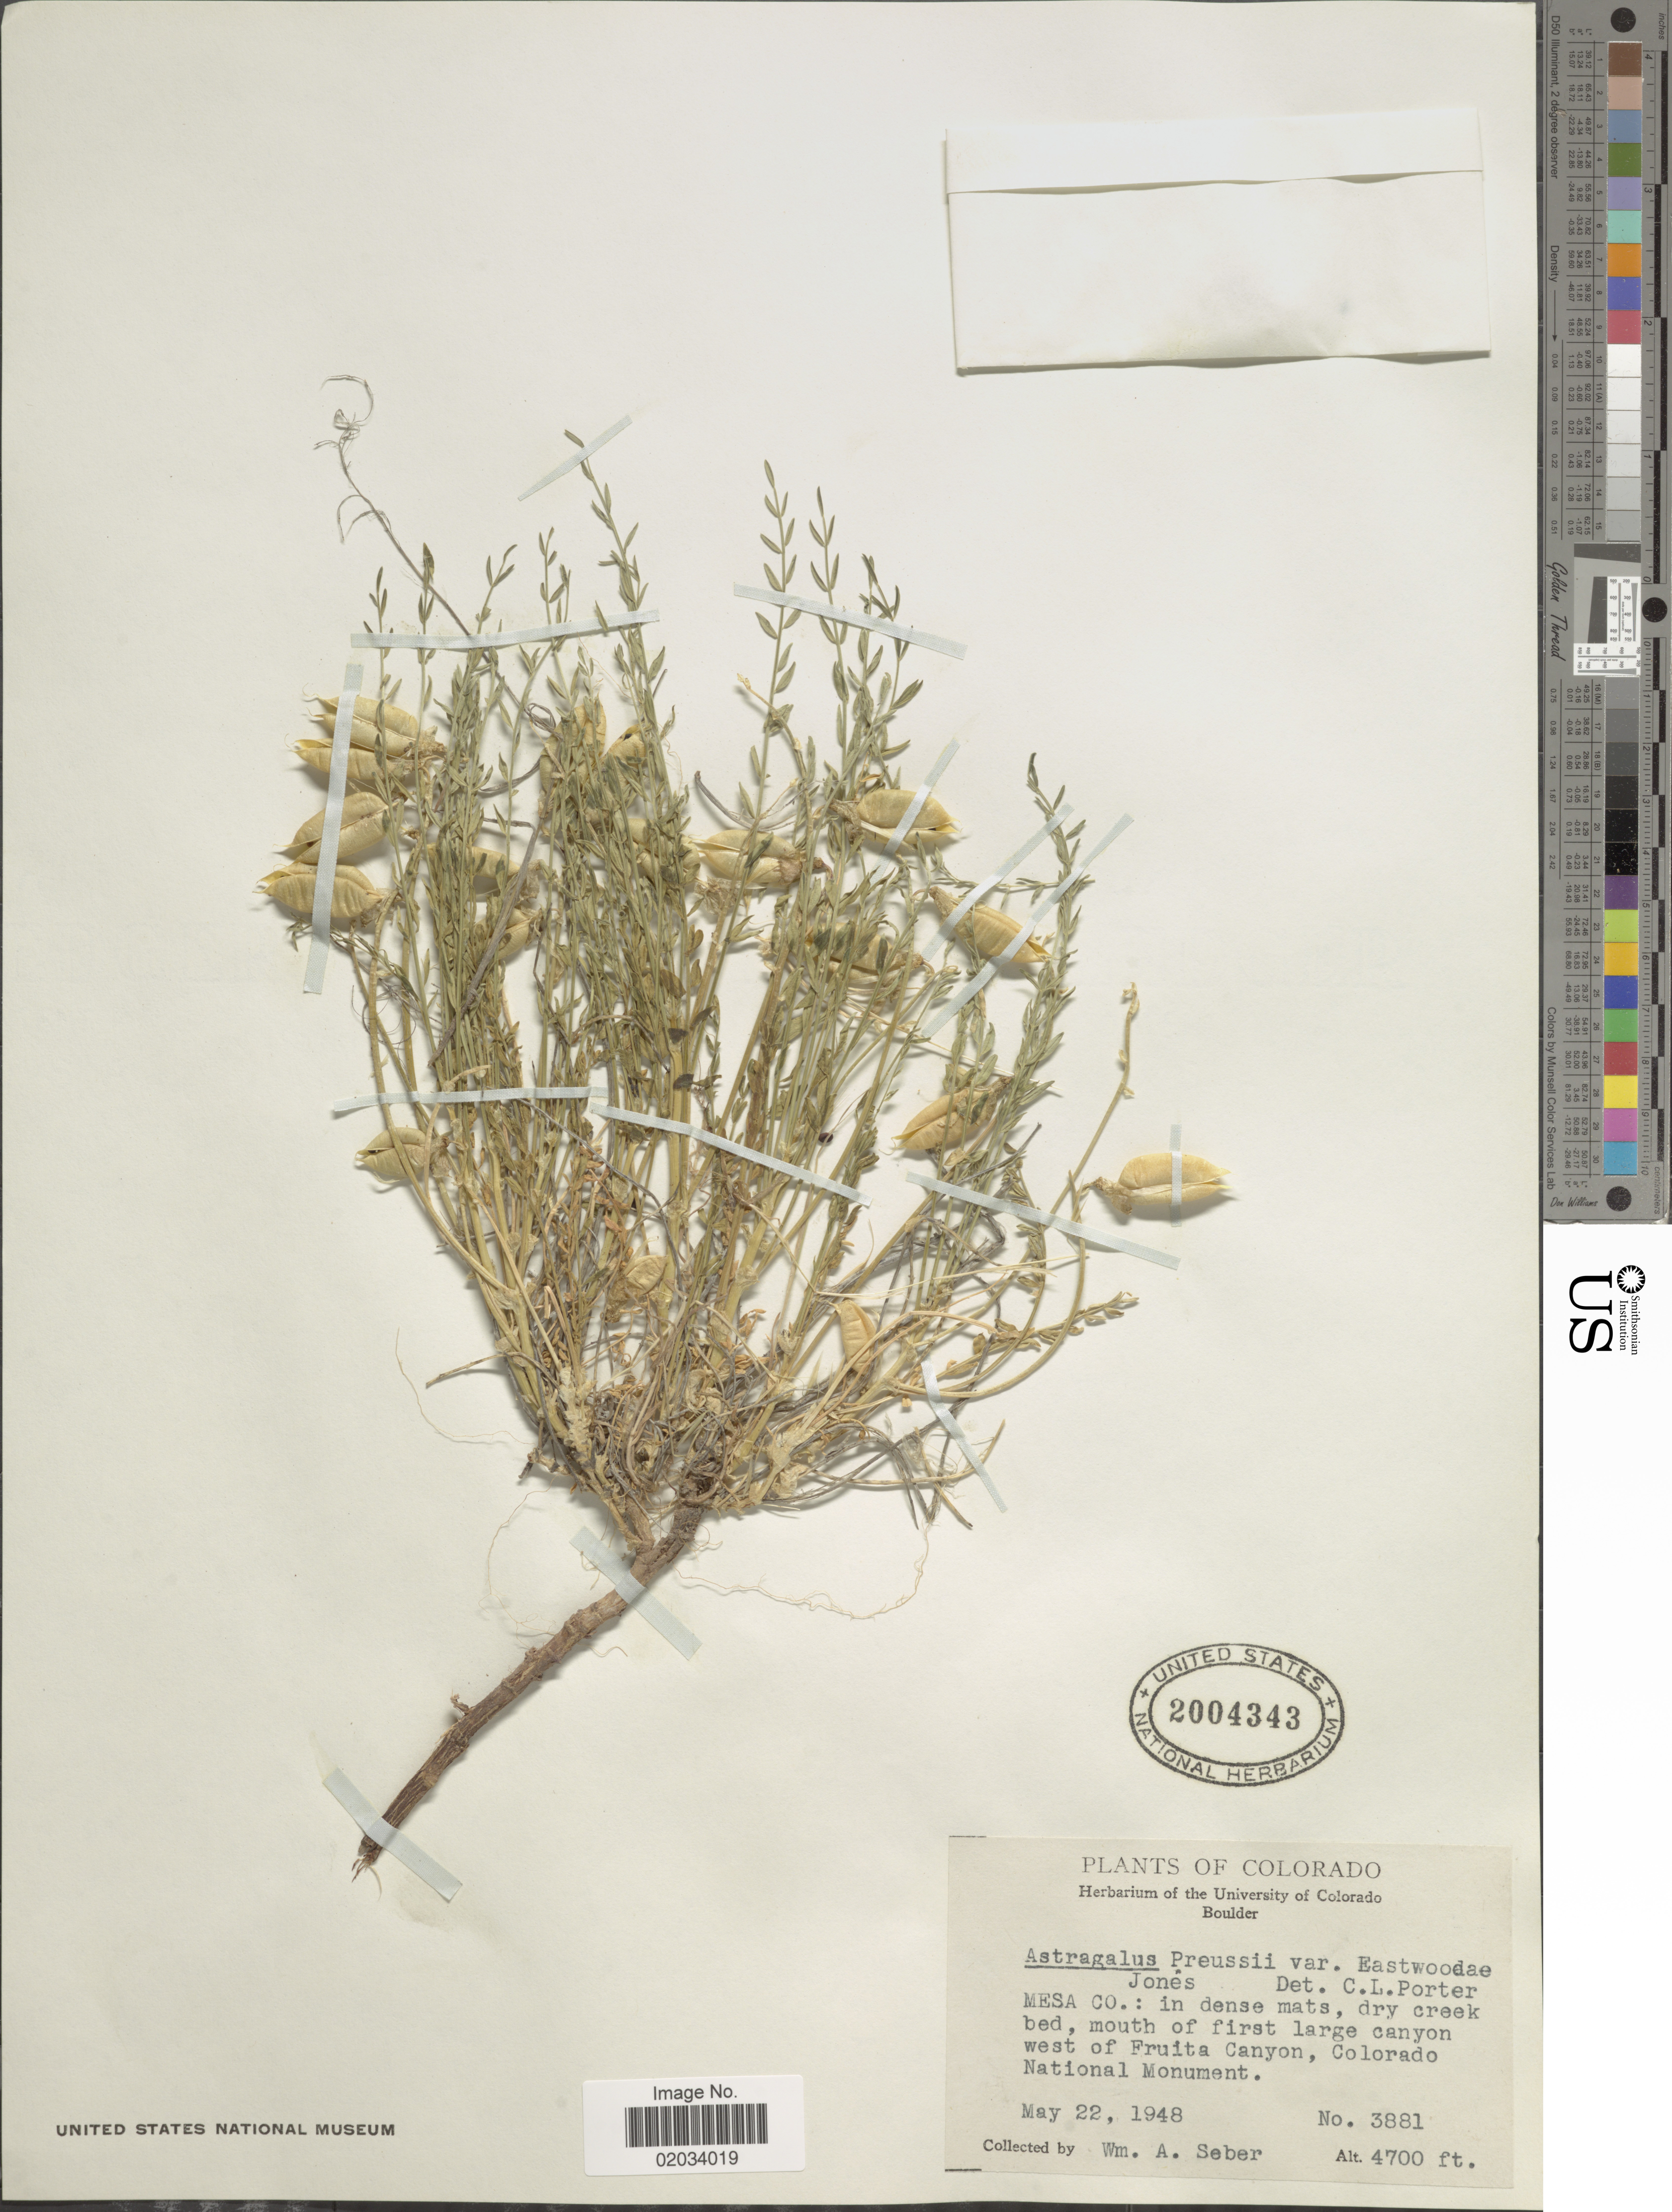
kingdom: Plantae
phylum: Tracheophyta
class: Magnoliopsida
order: Fabales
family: Fabaceae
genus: Astragalus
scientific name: Astragalus preussii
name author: A. Gray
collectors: W. Seber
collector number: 3881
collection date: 1948-05-22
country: United States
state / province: Colorado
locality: Mesa Co.: in dense mats, dry creek bed, mouth of first large canyon west of Fruita Canyon, Colorado National Monument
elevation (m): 1433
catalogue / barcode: US 2004343